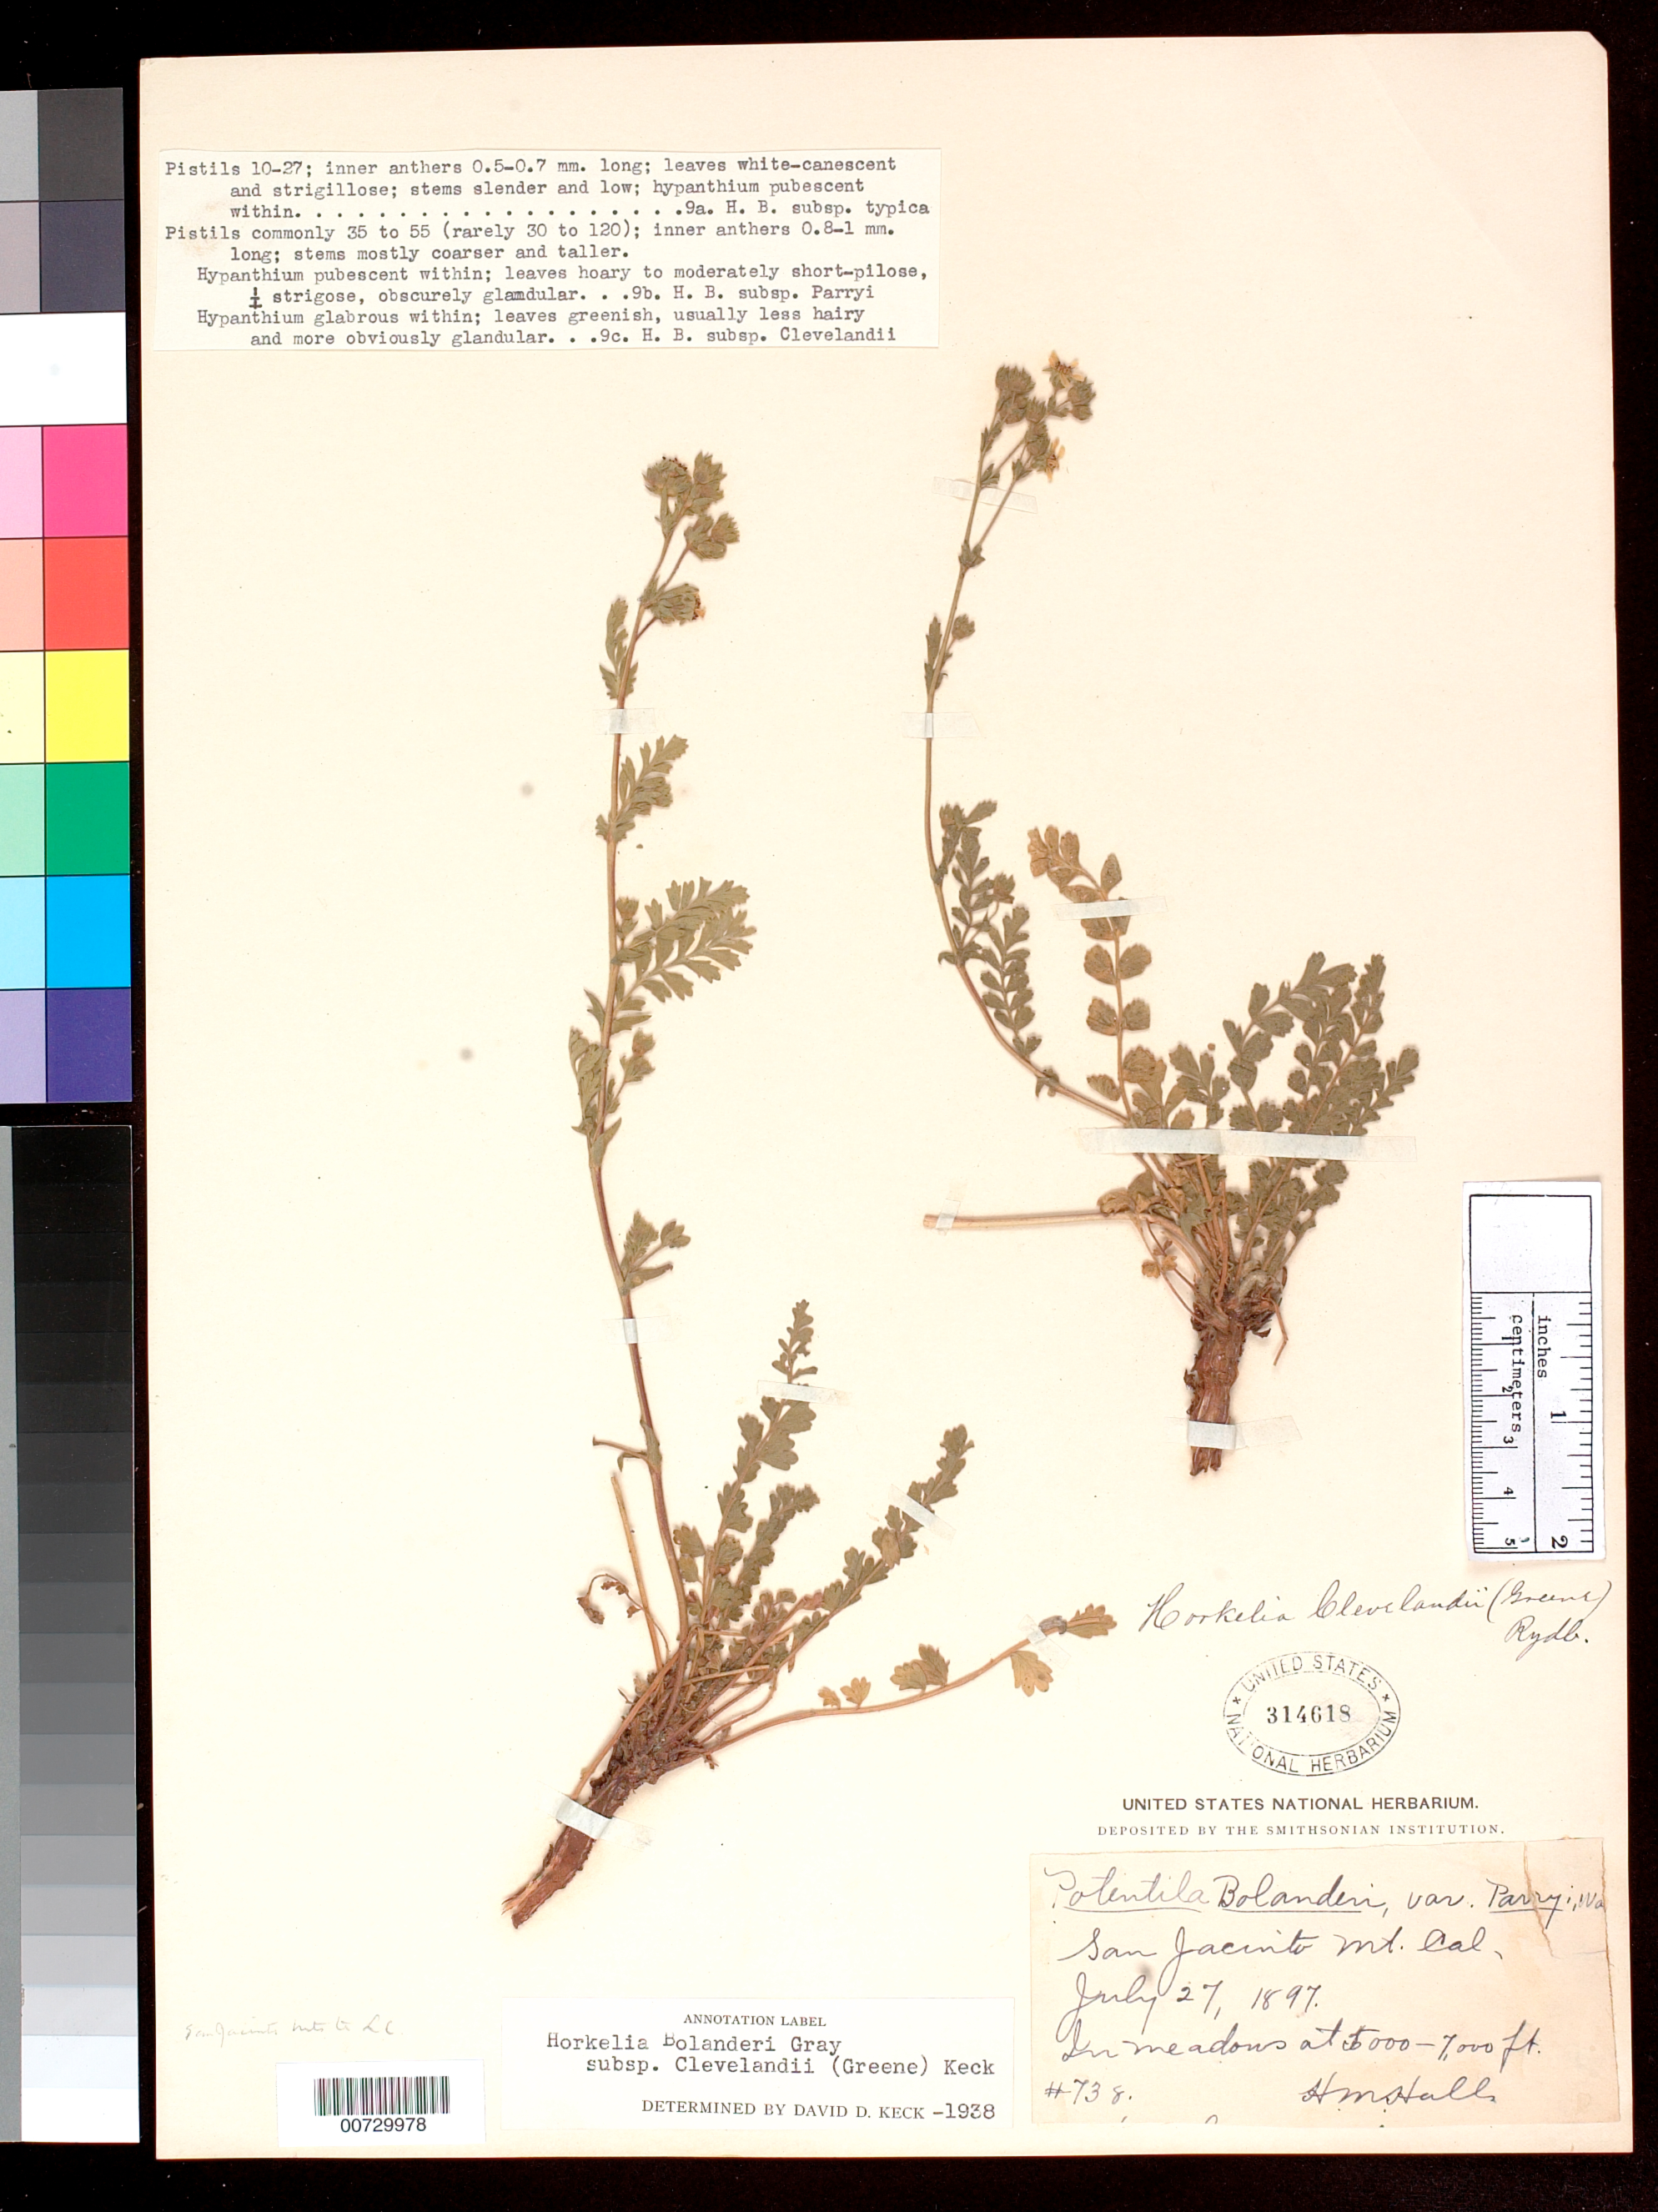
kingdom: Plantae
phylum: Tracheophyta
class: Magnoliopsida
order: Rosales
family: Rosaceae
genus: Potentilla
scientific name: Potentilla clevelandii var. clevelandii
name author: Greene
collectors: H. M. Hall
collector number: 738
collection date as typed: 27 Jul 1897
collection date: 1897-07-27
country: United States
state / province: California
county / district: Riverside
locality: San Jacinto Mts.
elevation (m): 1829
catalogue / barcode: US 314618